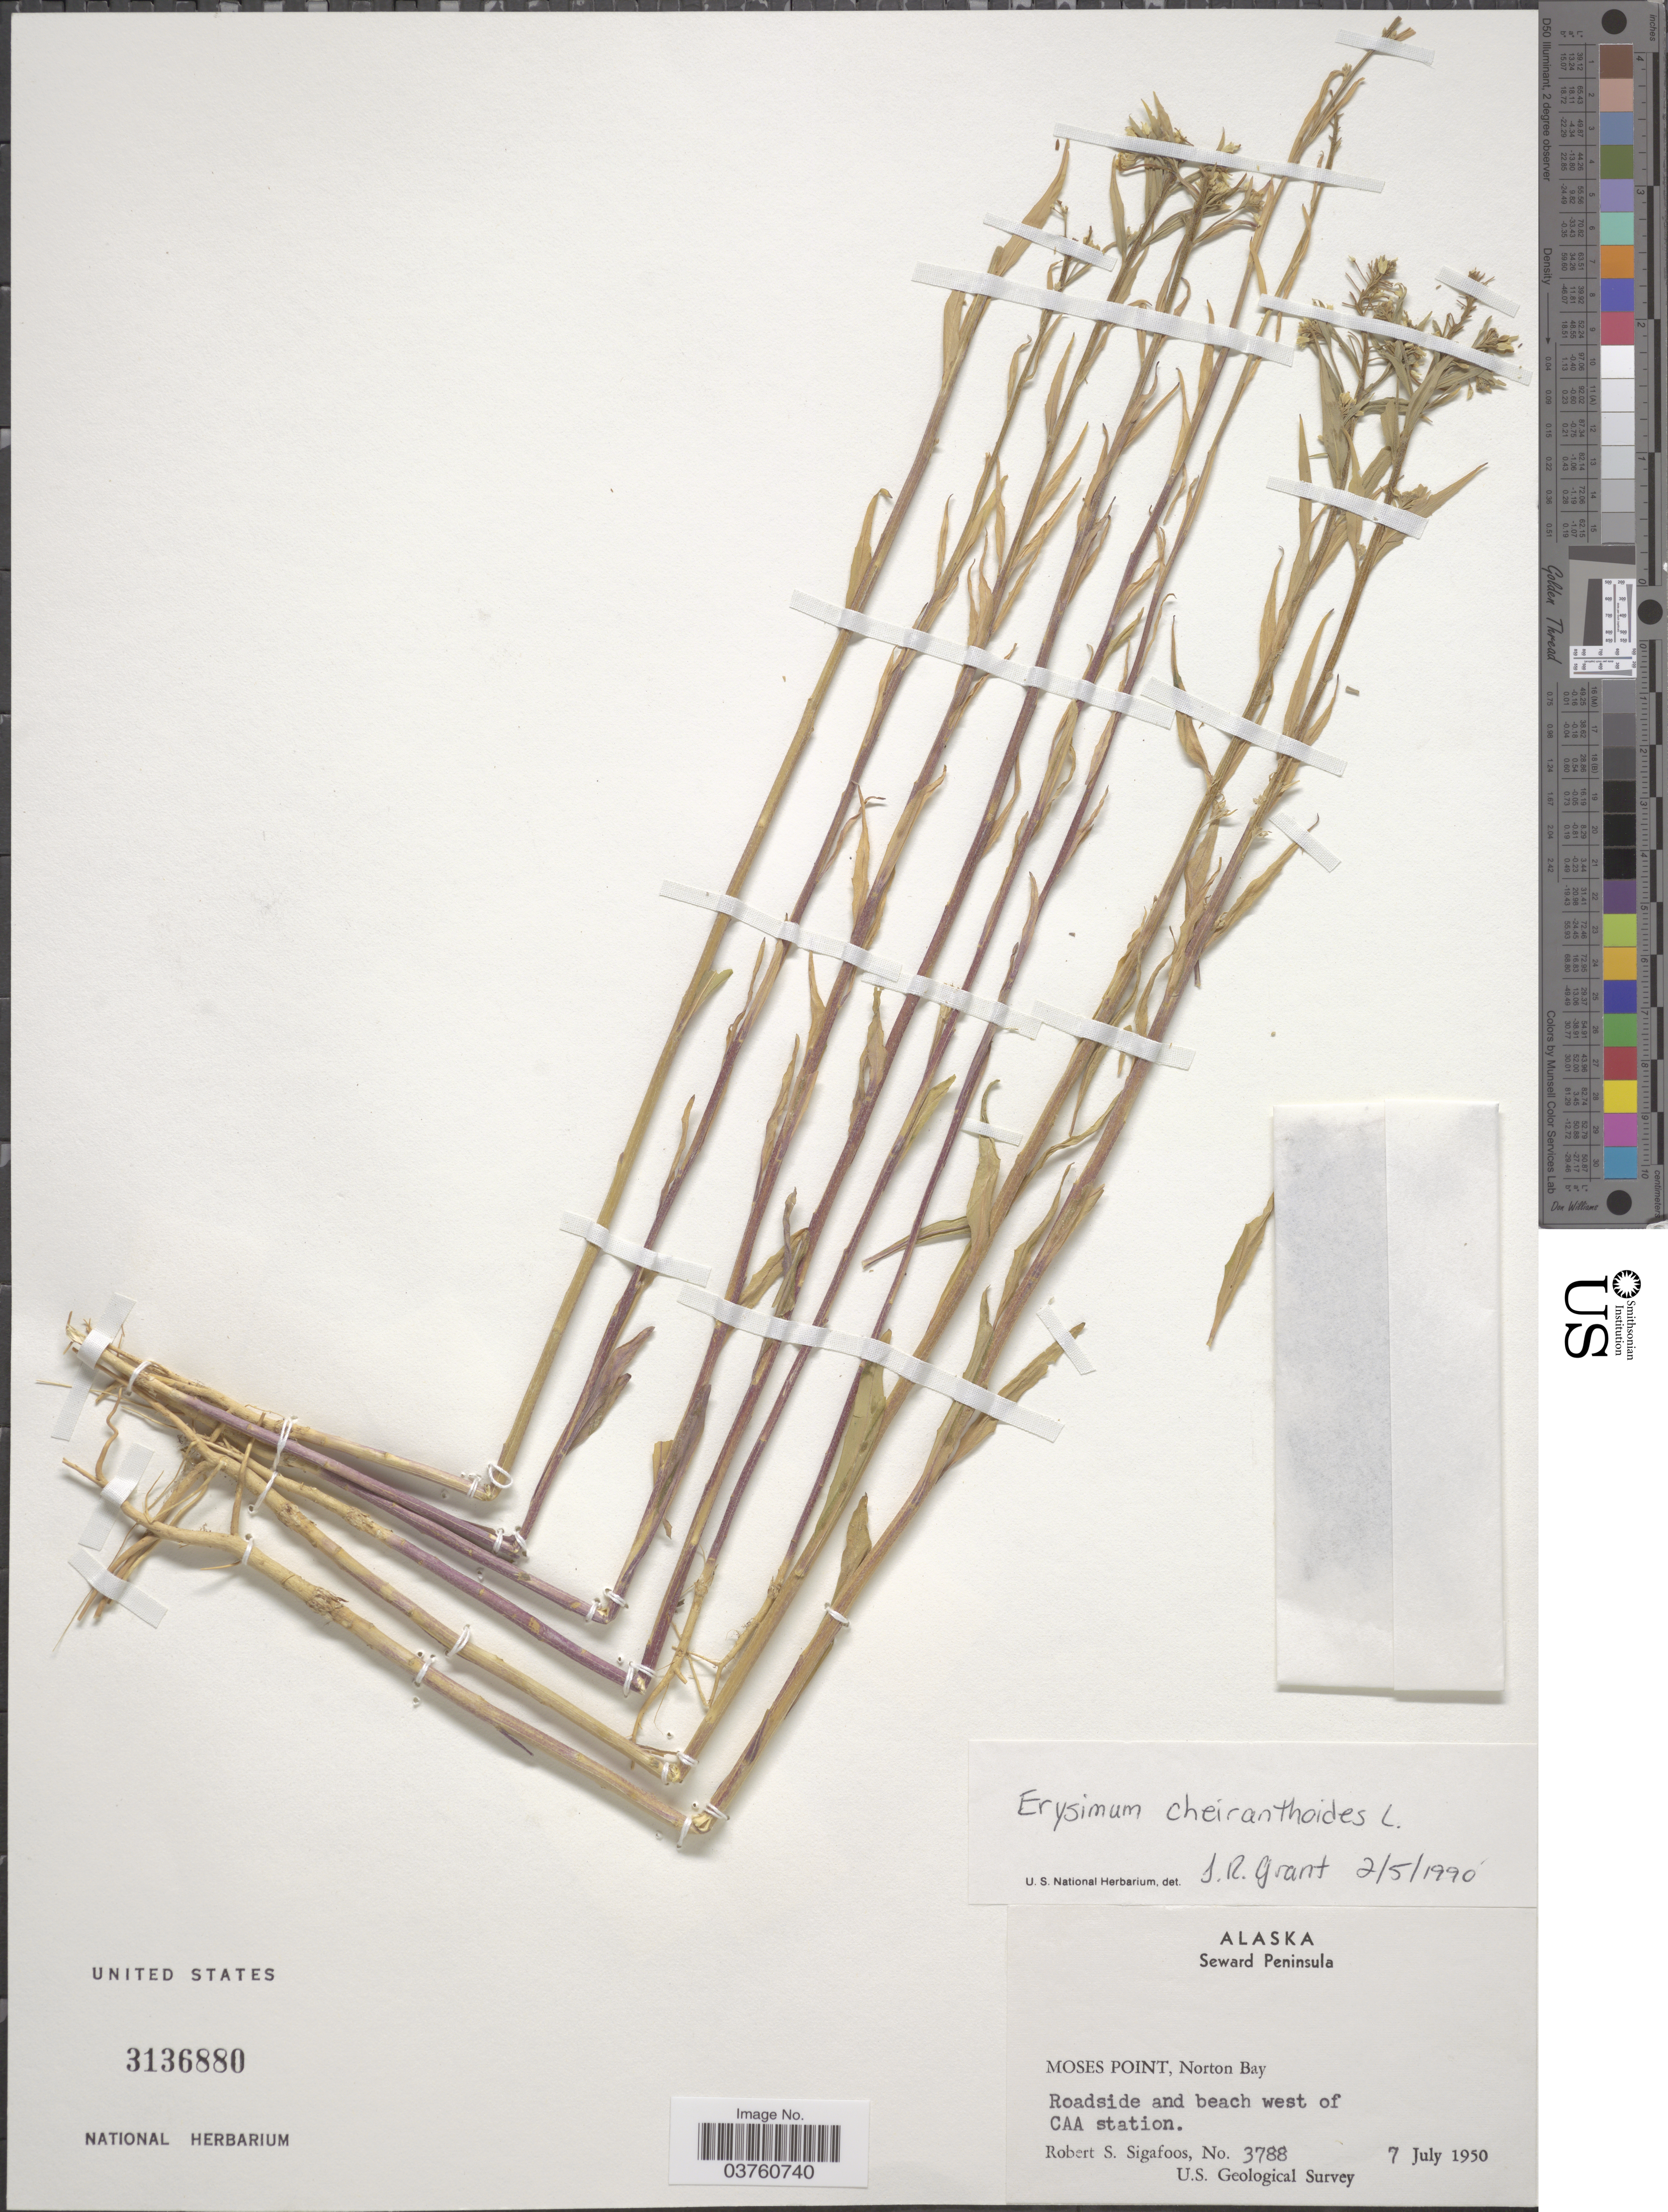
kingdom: Plantae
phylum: Tracheophyta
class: Magnoliopsida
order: Brassicales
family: Brassicaceae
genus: Erysimum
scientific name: Erysimum cheiranthoides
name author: L.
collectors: R. Sigafoos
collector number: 3788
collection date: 1950-07-07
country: United States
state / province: Alaska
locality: Seward Peninsula. Moses Point, Norton Bay. Roadside and beach west of CAA station.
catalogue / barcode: US 3136880